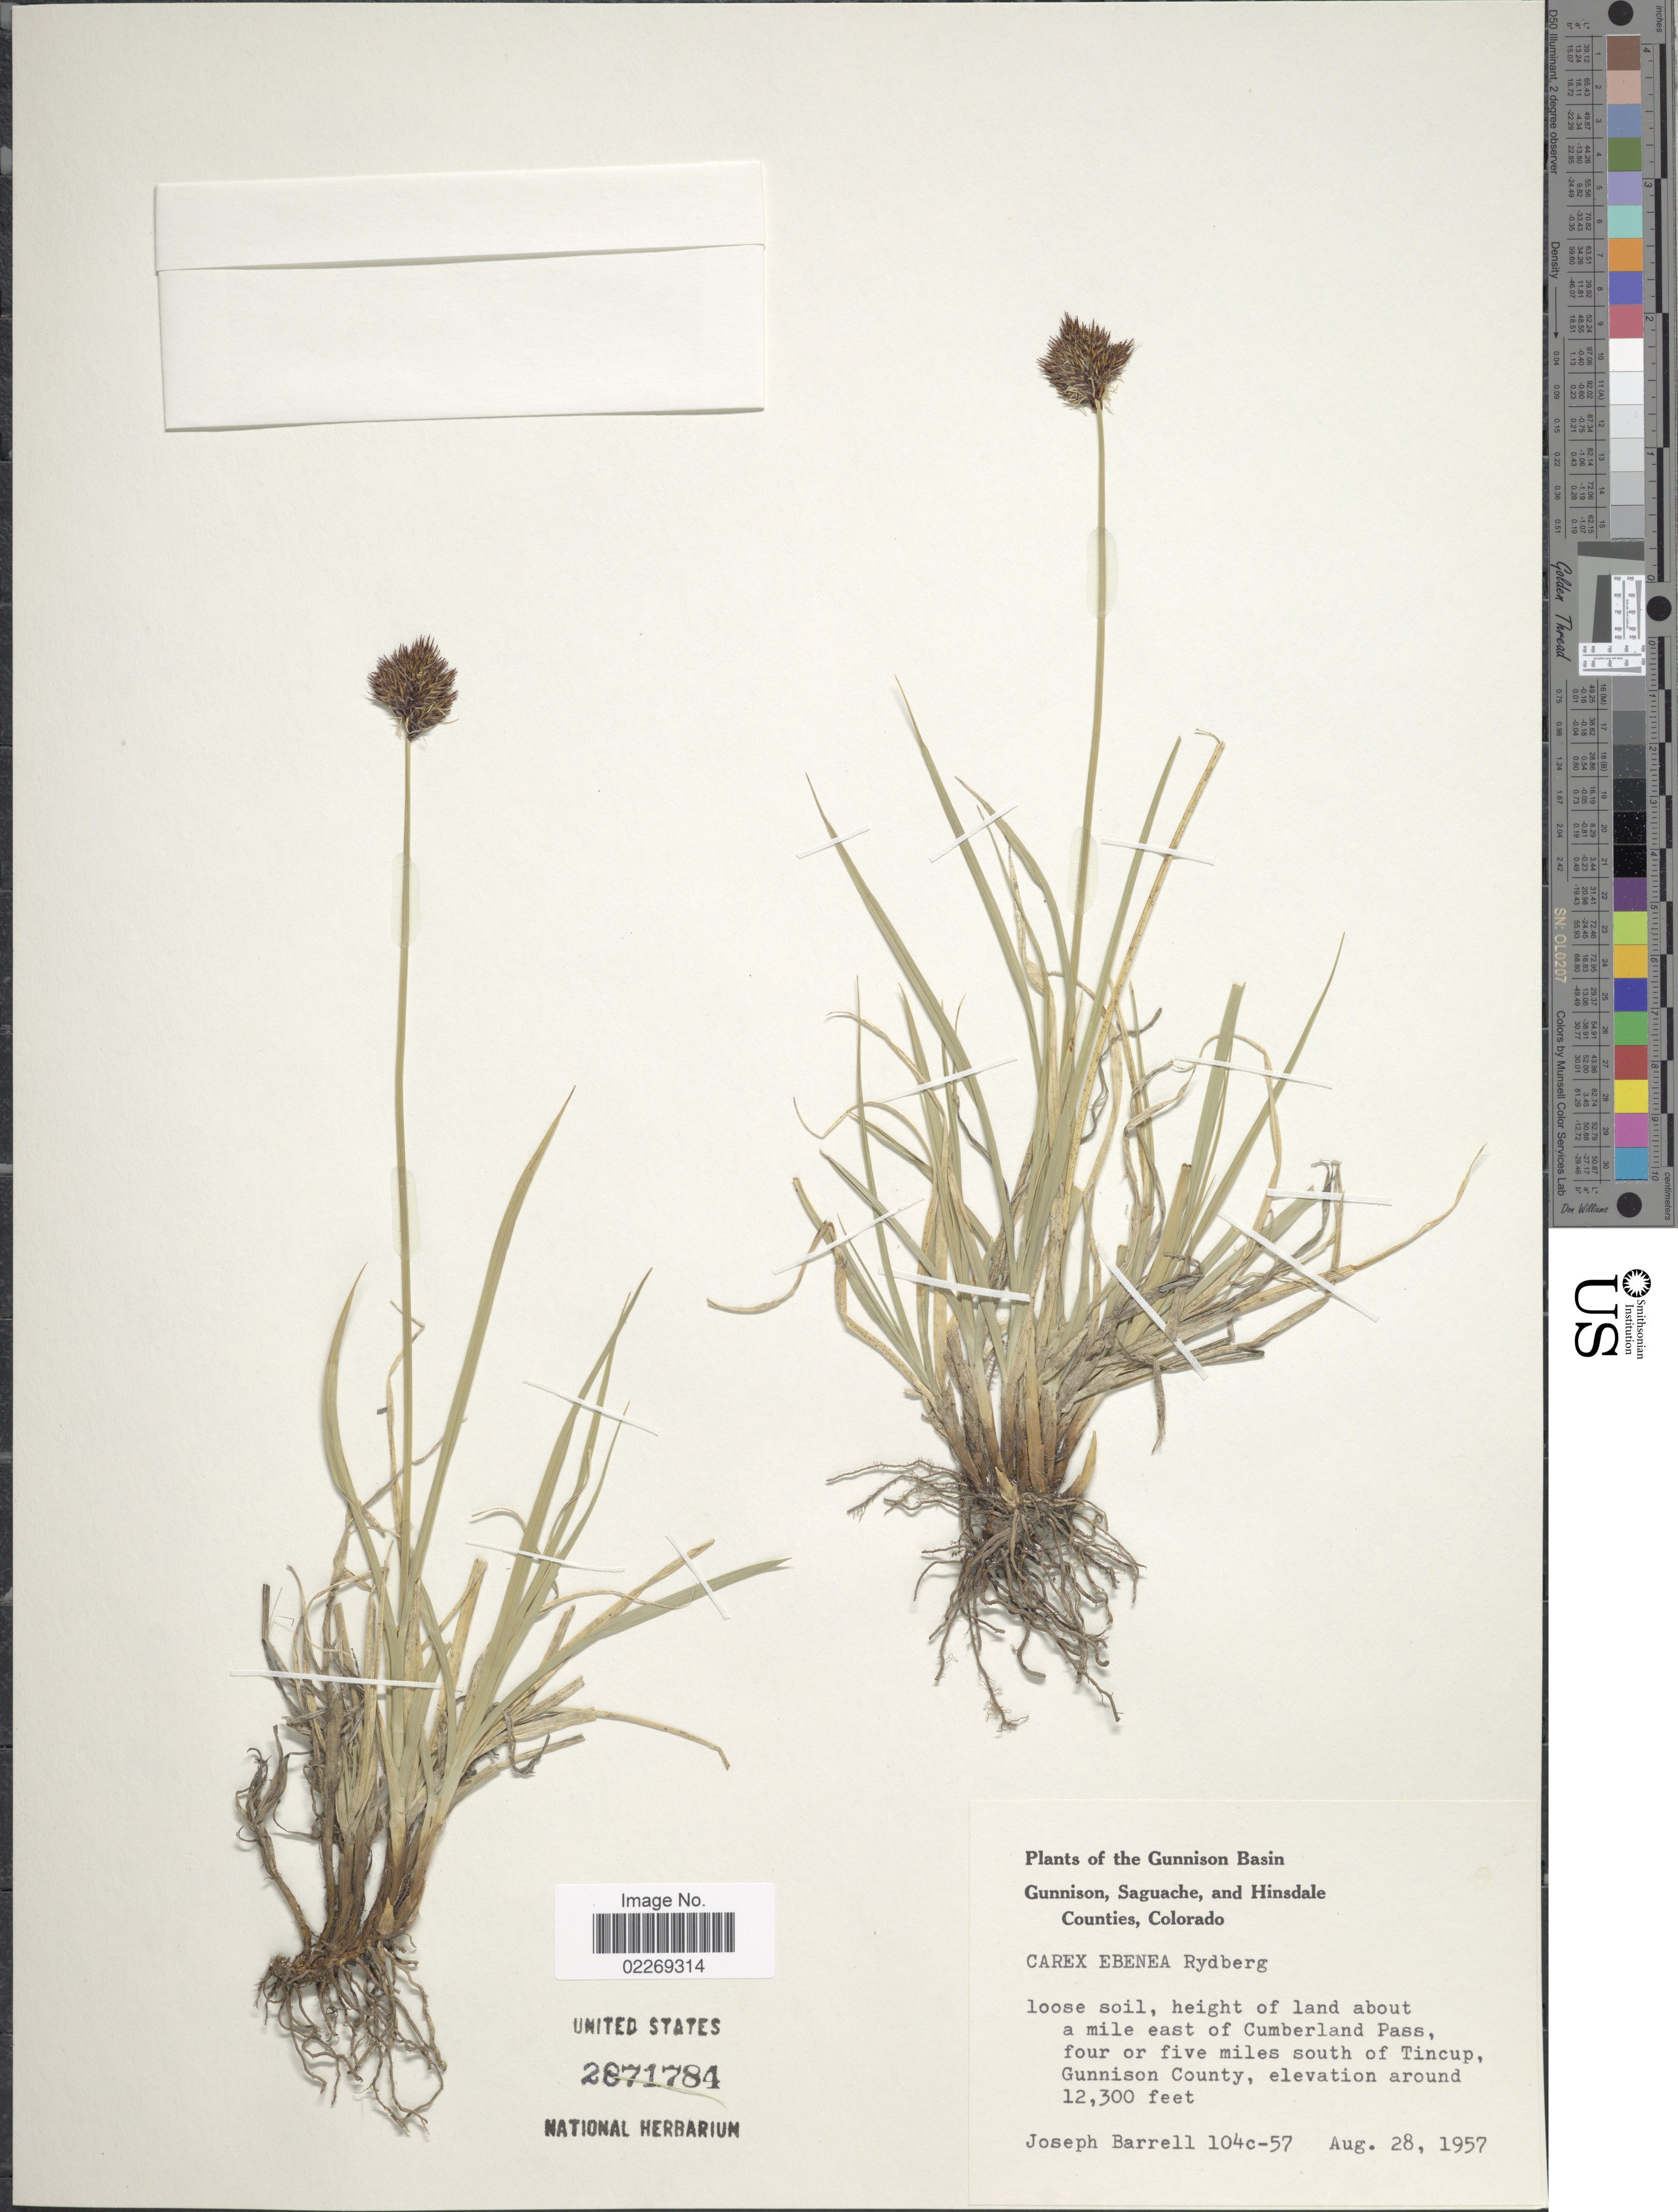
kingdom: Plantae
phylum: Tracheophyta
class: Liliopsida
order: Poales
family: Cyperaceae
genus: Carex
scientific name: Carex ebenea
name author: Rydb.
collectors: J. Barrell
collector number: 104c-57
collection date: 1957-08-28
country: United States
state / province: Colorado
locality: Gunnison Basin. Height of land about a mile east of Cumberland Pass, four or five miles south of Tincup, Gunnison County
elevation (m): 3749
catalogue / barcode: US 2871784